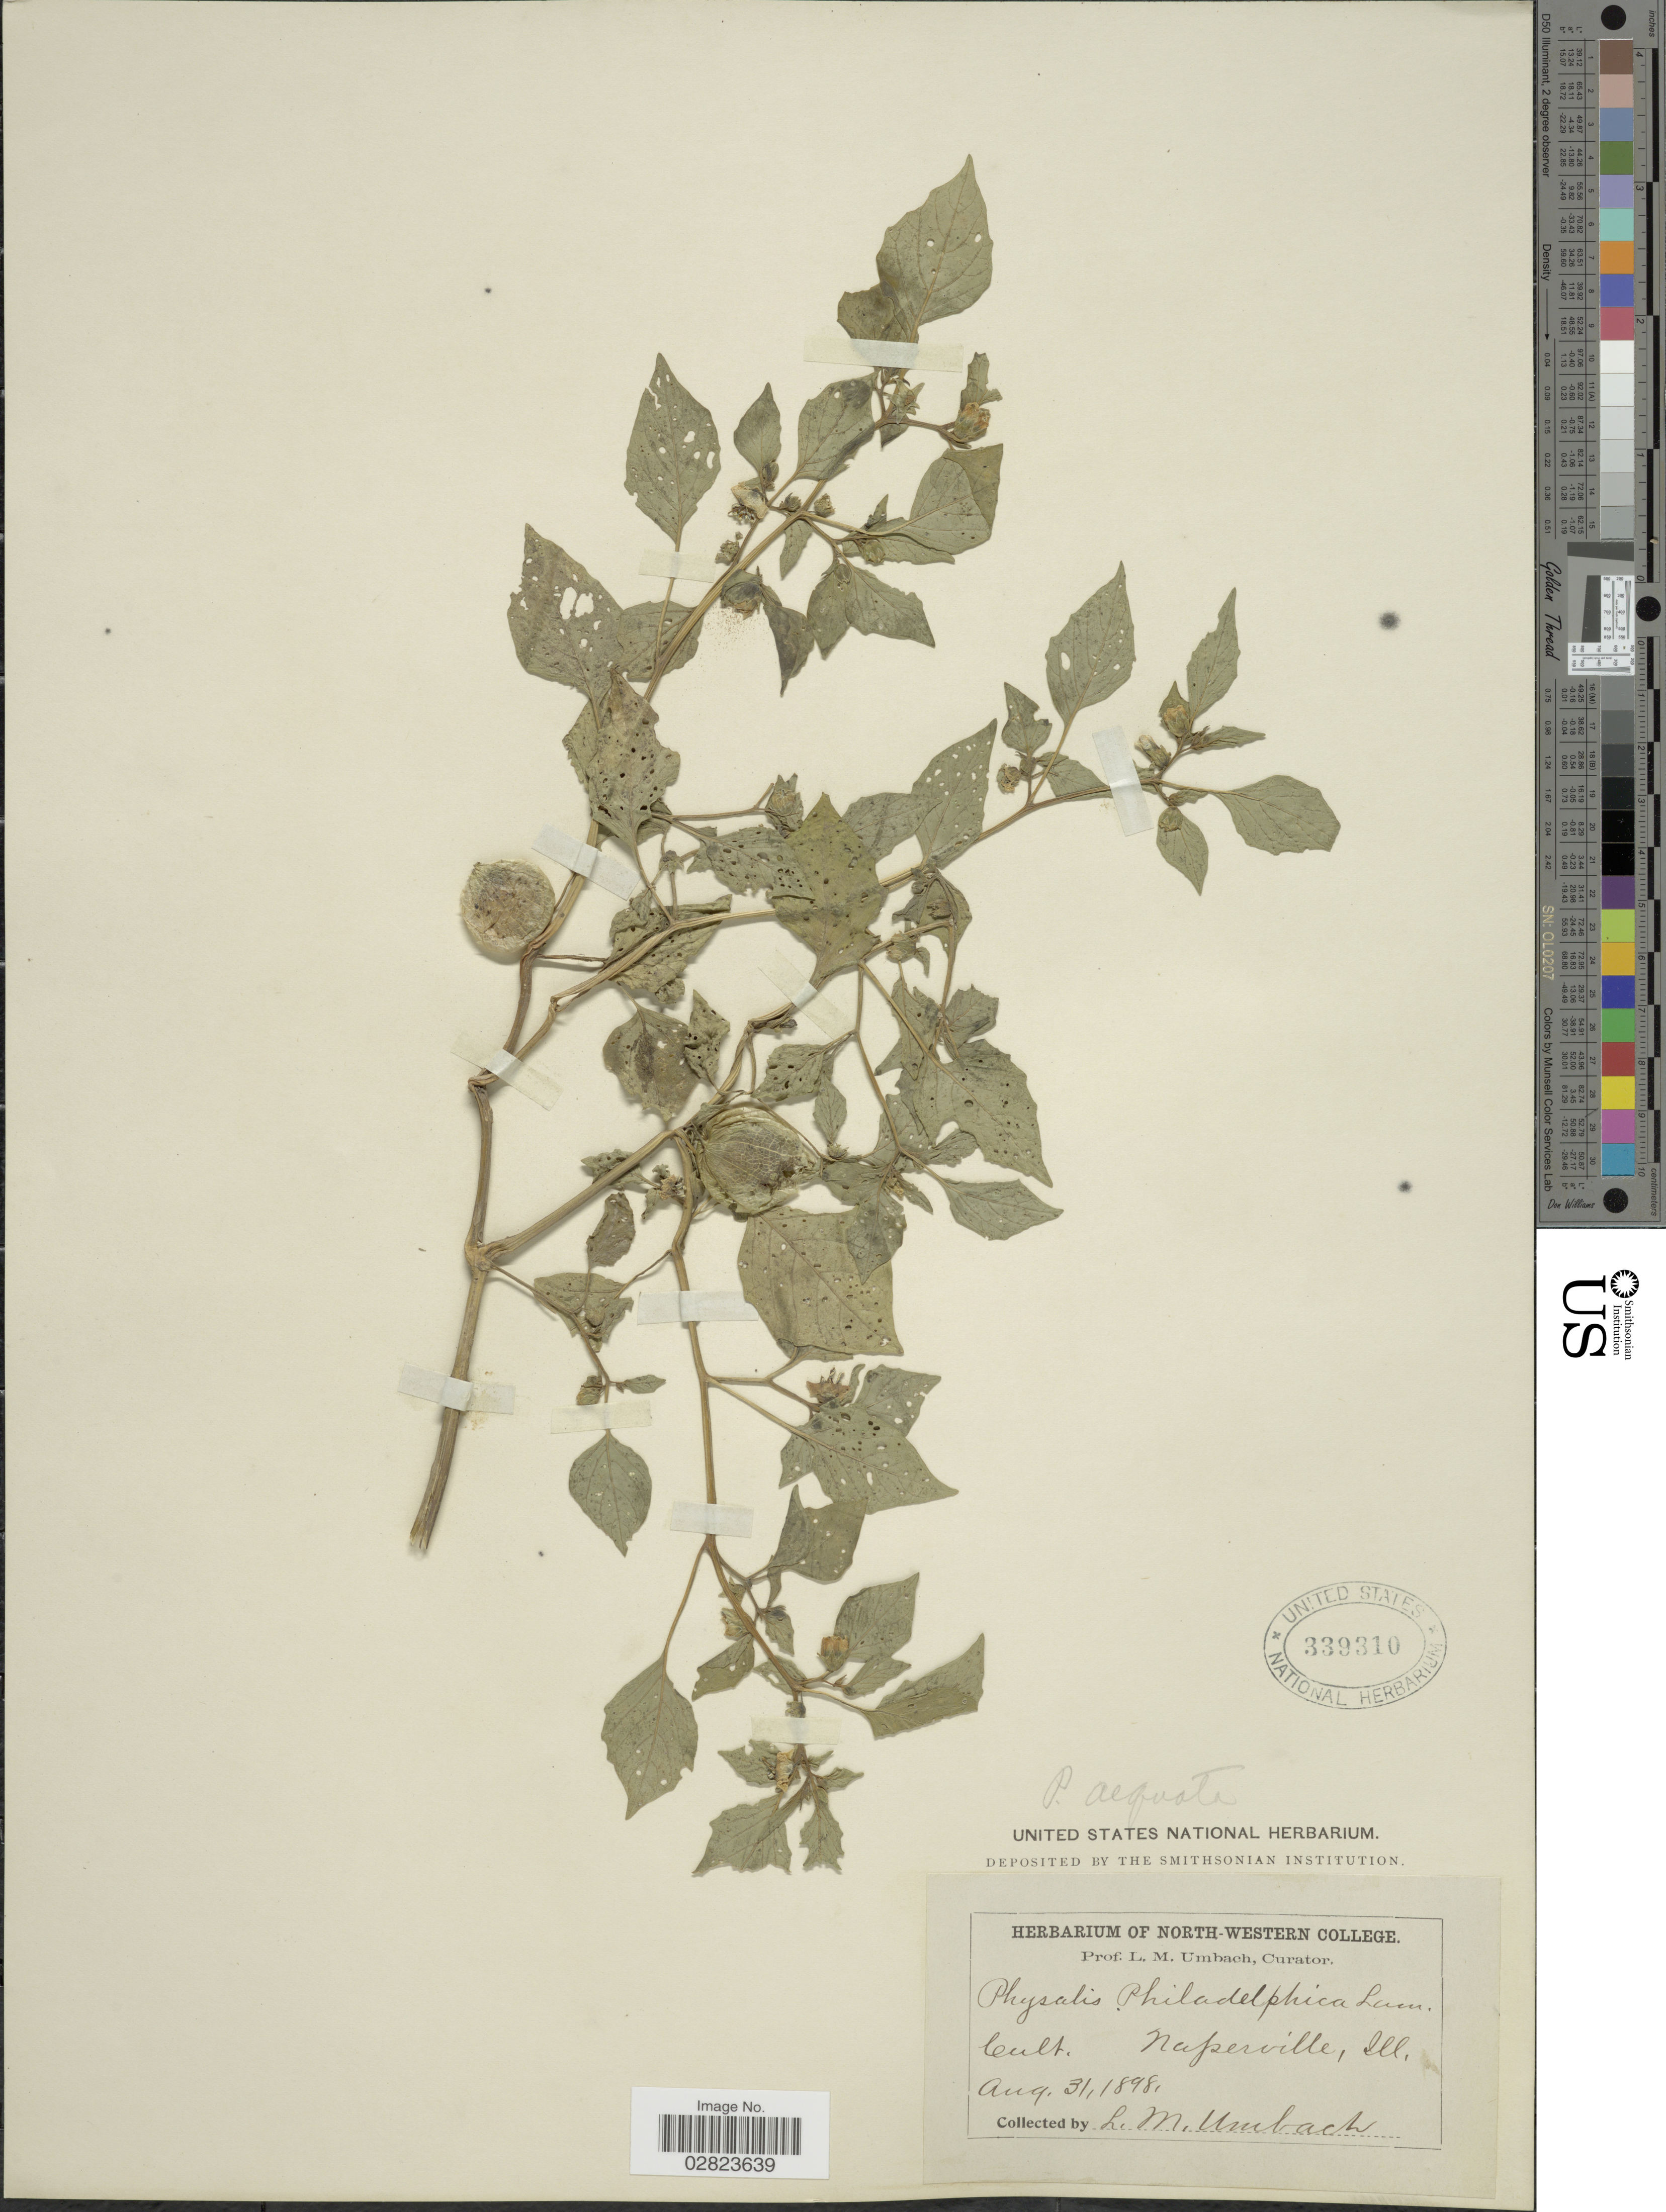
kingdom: Plantae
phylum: Tracheophyta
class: Magnoliopsida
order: Solanales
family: Solanaceae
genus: Physalis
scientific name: Physalis ixocarpa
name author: Brot. ex Hornem.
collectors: L. M. Umbach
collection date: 1898-08-31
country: United States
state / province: Illinois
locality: Naperville.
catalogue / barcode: US 339310